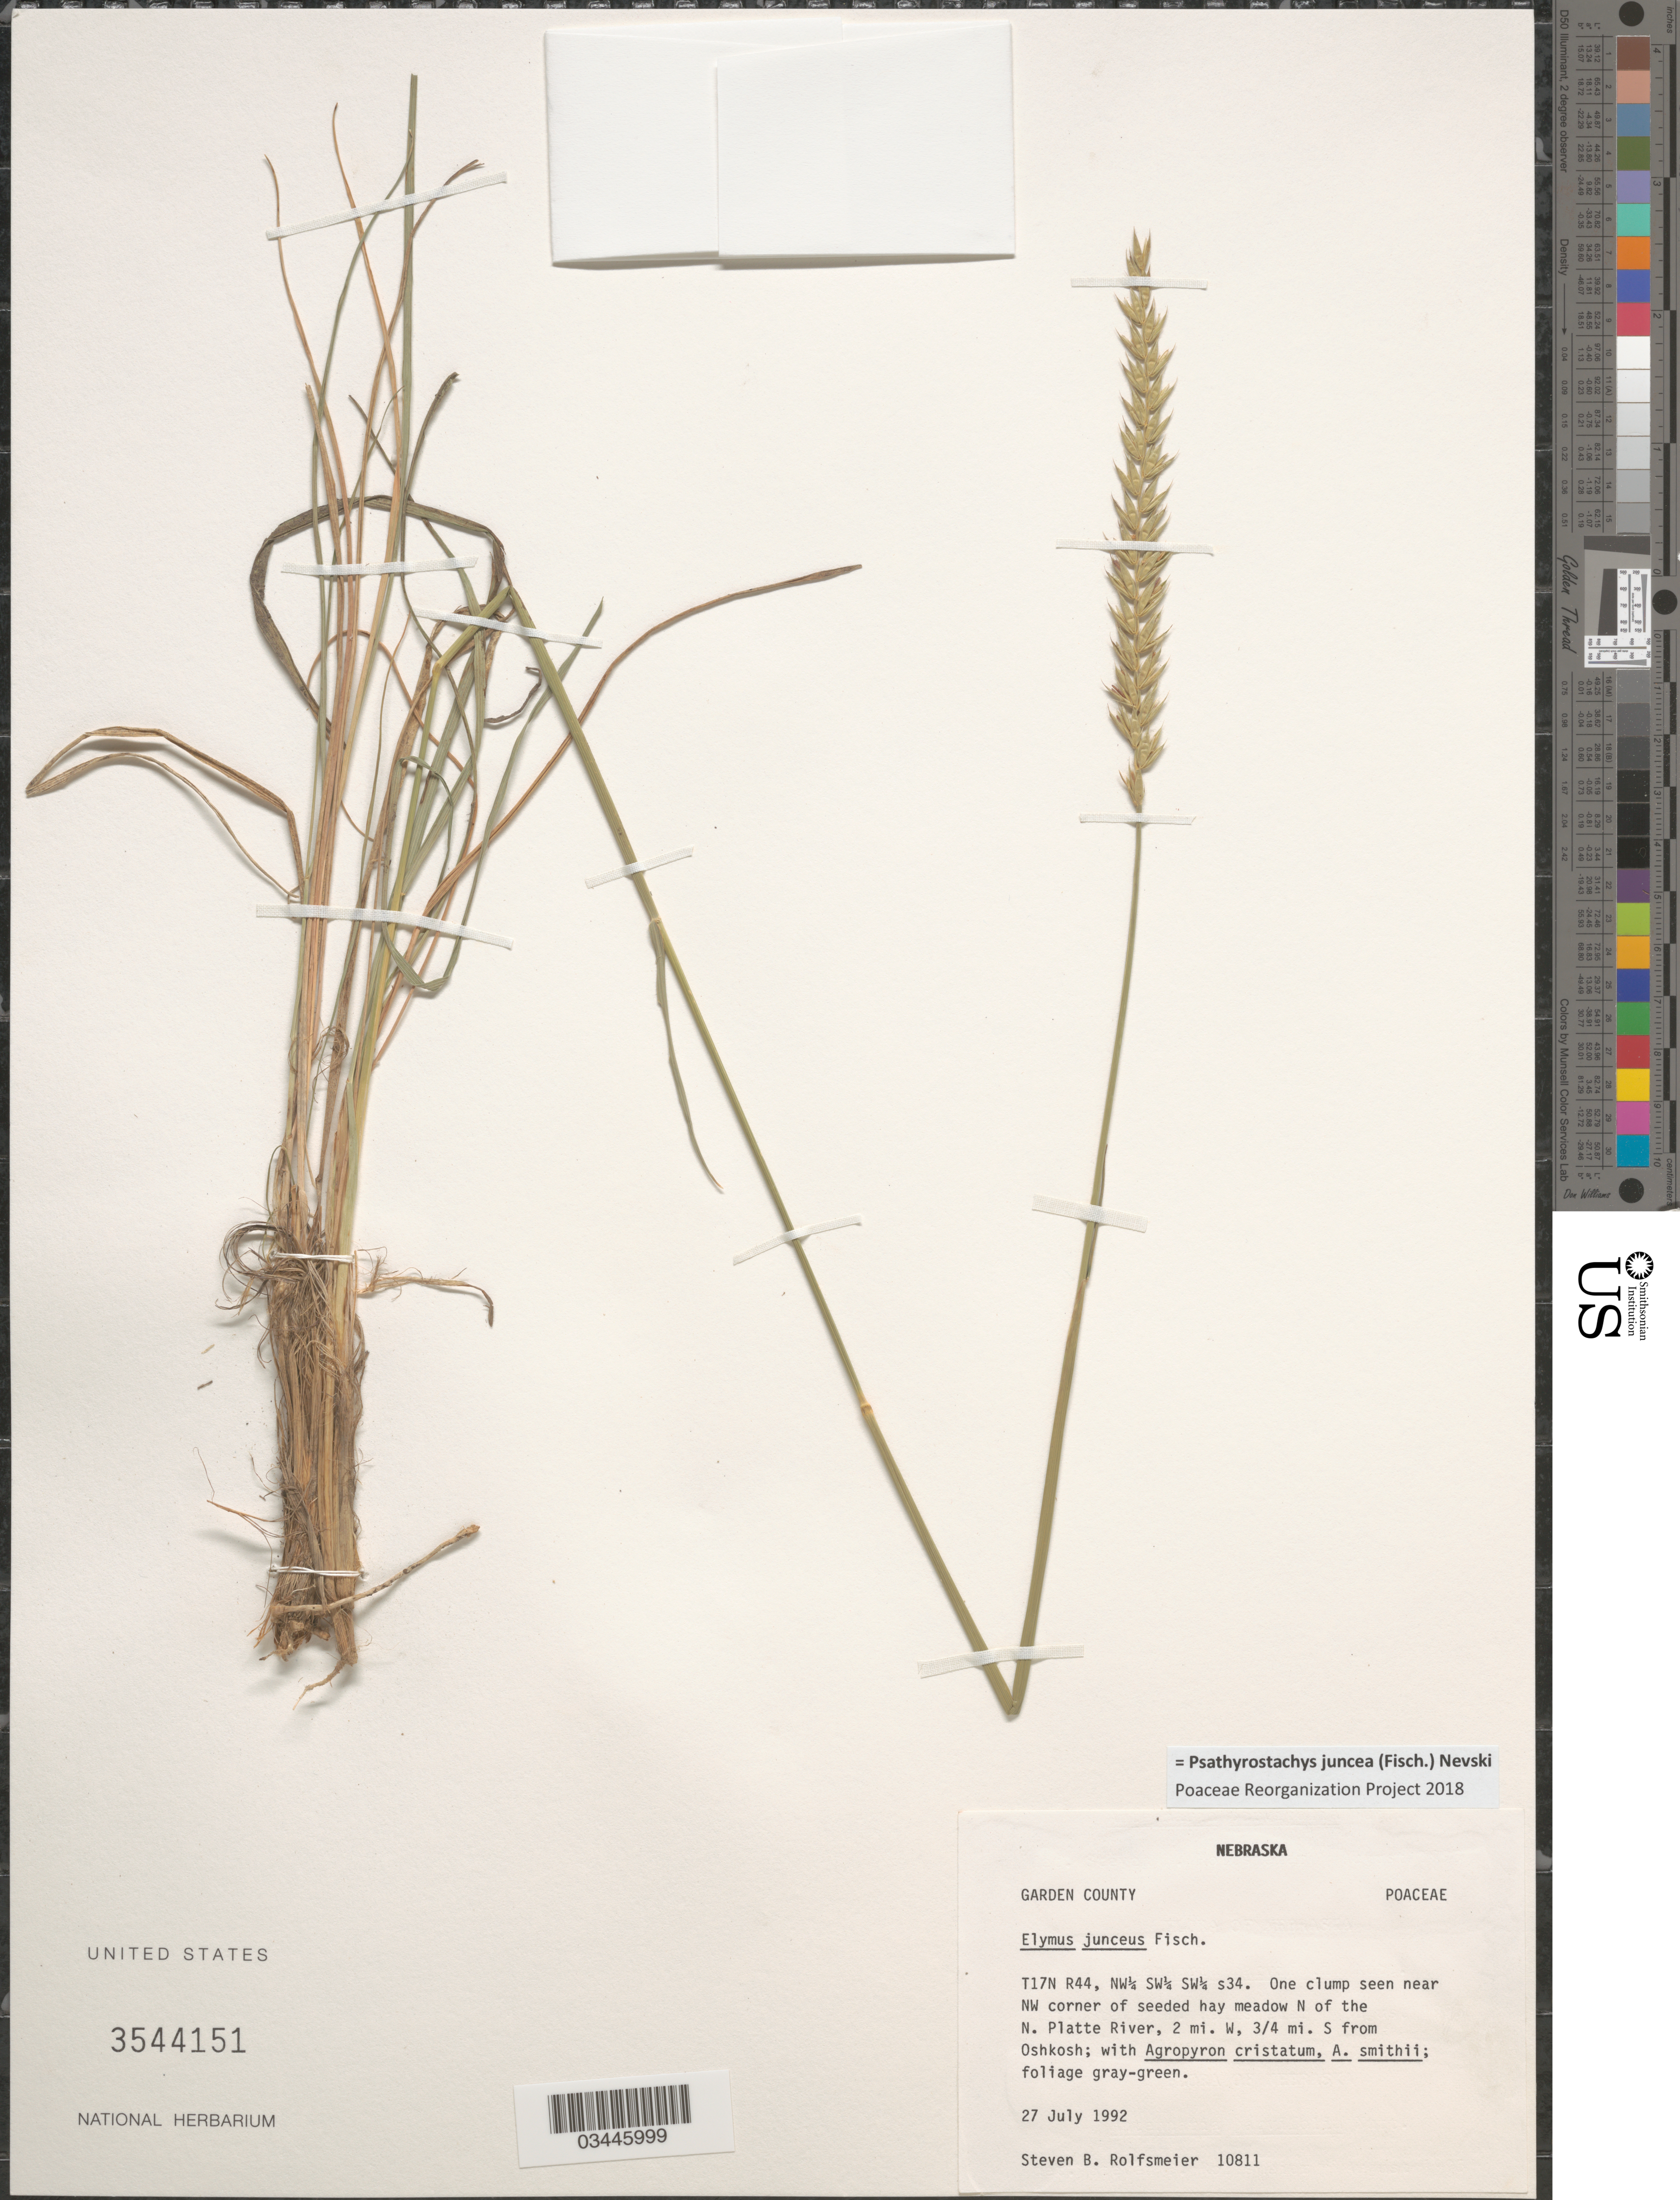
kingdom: Plantae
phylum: Tracheophyta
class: Liliopsida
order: Poales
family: Poaceae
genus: Psathyrostachys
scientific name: Psathyrostachys juncea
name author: (Fisch.) Nevki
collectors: S. Rolfsmeier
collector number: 10811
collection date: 1992-07-27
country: United States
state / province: Nebraska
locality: Garden County. T17N R44, NW¼ SW¼ SW¼ s34. Near NW corner of seeded hay meadow N of the N. Platte River, 2 mi. W, ¾ mi. S from Oshkosh.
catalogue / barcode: US 3544151